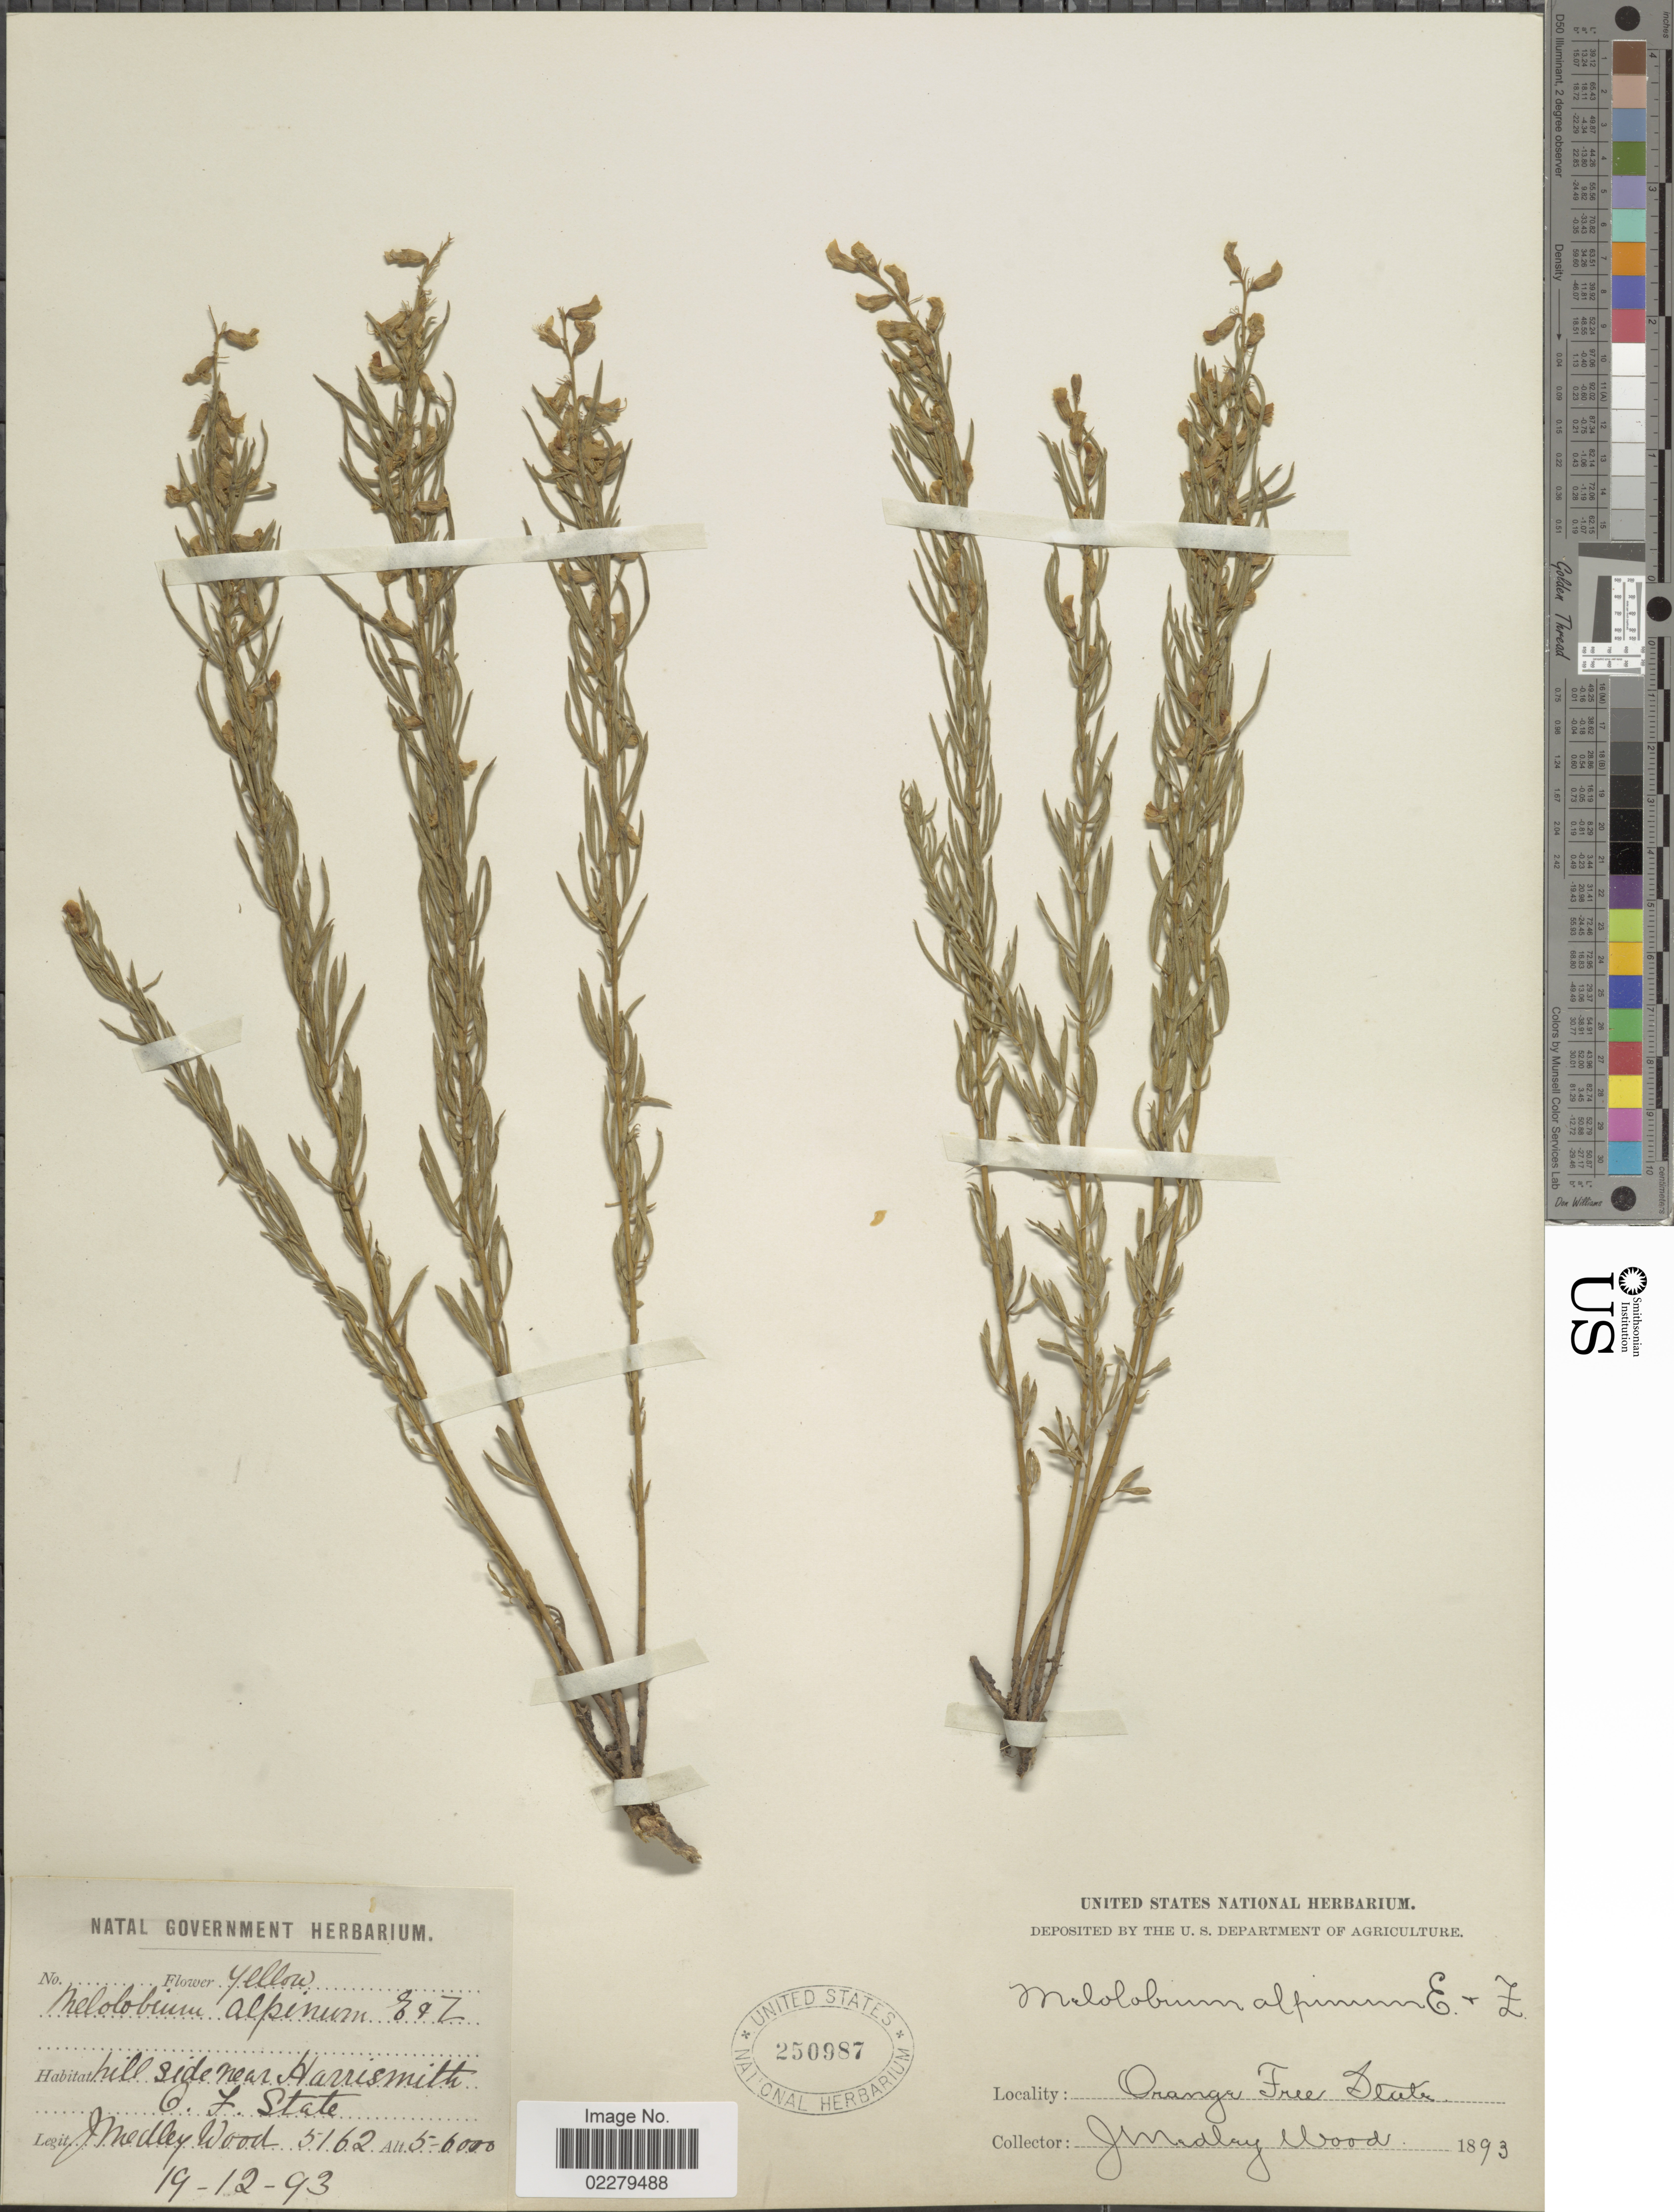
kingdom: Plantae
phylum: Tracheophyta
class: Magnoliopsida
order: Fabales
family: Fabaceae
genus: Melolobium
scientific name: Melolobium alpinum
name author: Eckl. & Zeyh.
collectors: J. Medley Wood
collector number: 5162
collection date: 1893-12-19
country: South Africa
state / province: Free State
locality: Hill side near Harrismith.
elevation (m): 1524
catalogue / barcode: US 250987